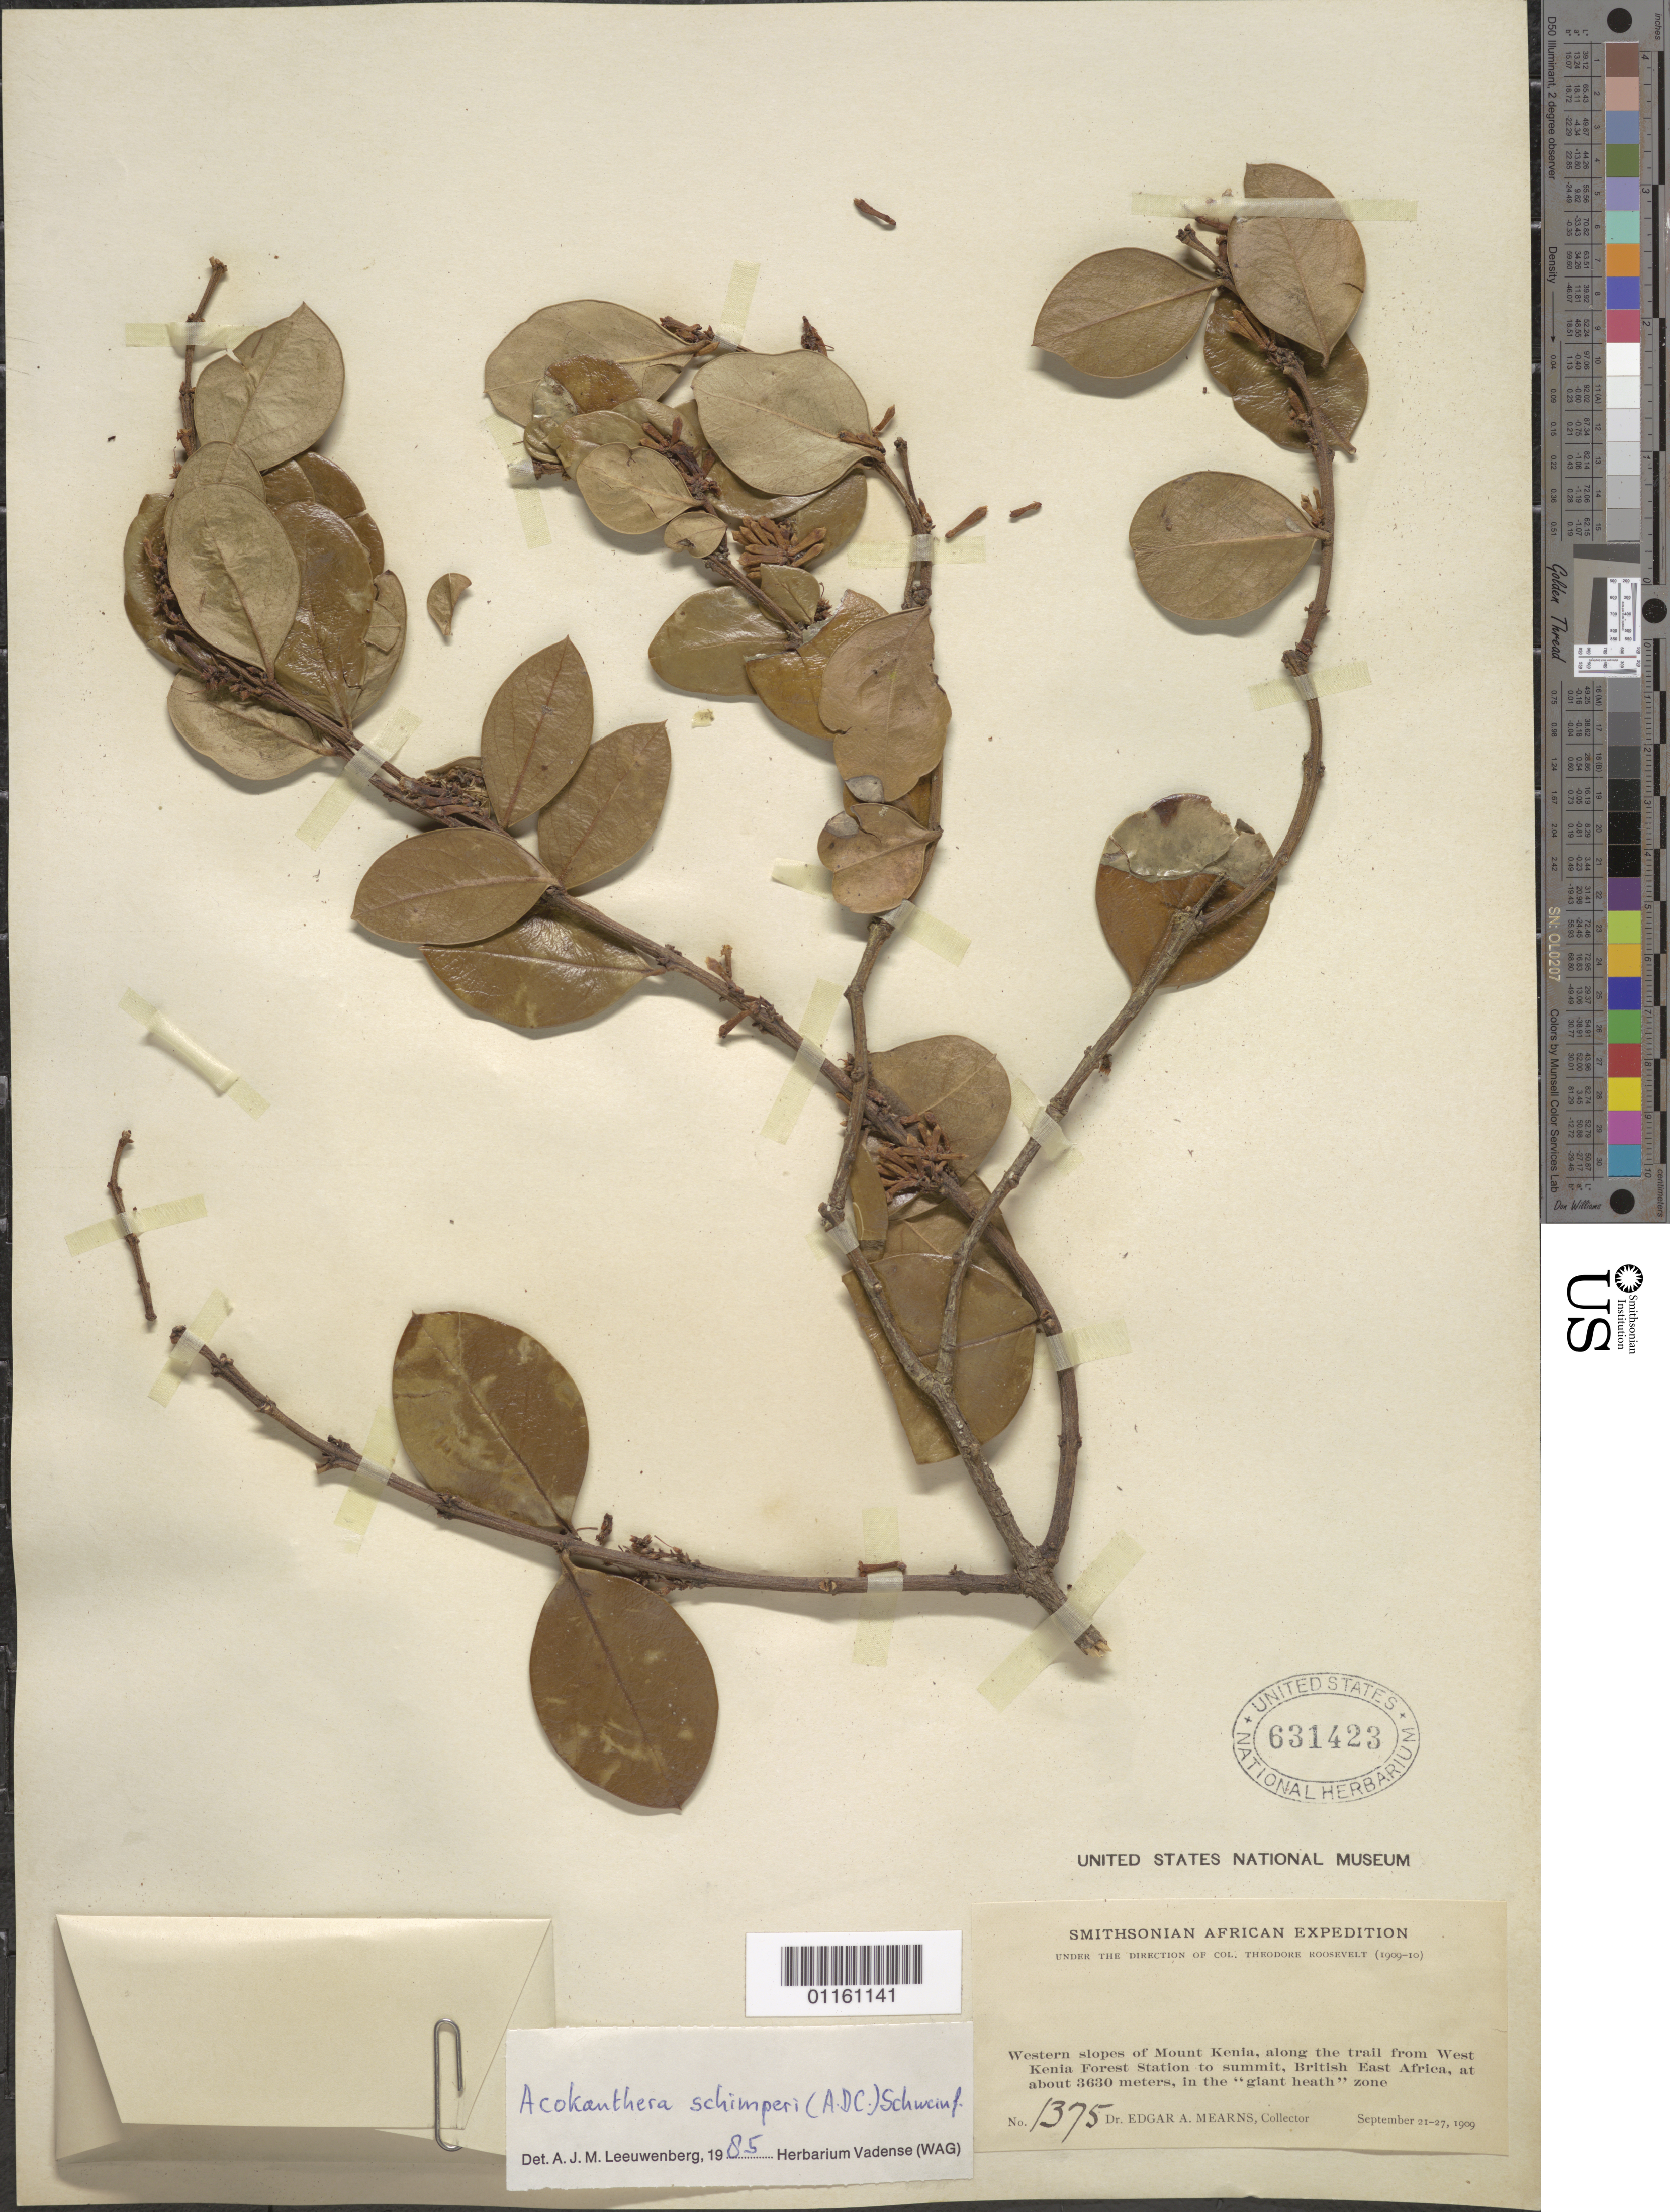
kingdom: Plantae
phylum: Tracheophyta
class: Magnoliopsida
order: Gentianales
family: Apocynaceae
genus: Acokanthera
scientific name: Acokanthera schimperi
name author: (DC.) Schweinf.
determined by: Leeuwenberg, A. J. M.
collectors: E. A. Mearns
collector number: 1375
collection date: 1909-09-21/1909-09-27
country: Kenya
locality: Western slopes of Mount Kenia, along the trail from West Kenia Forest Station to summit, British East Africa, in the "giant heath" zone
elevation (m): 3630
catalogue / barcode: US 631423